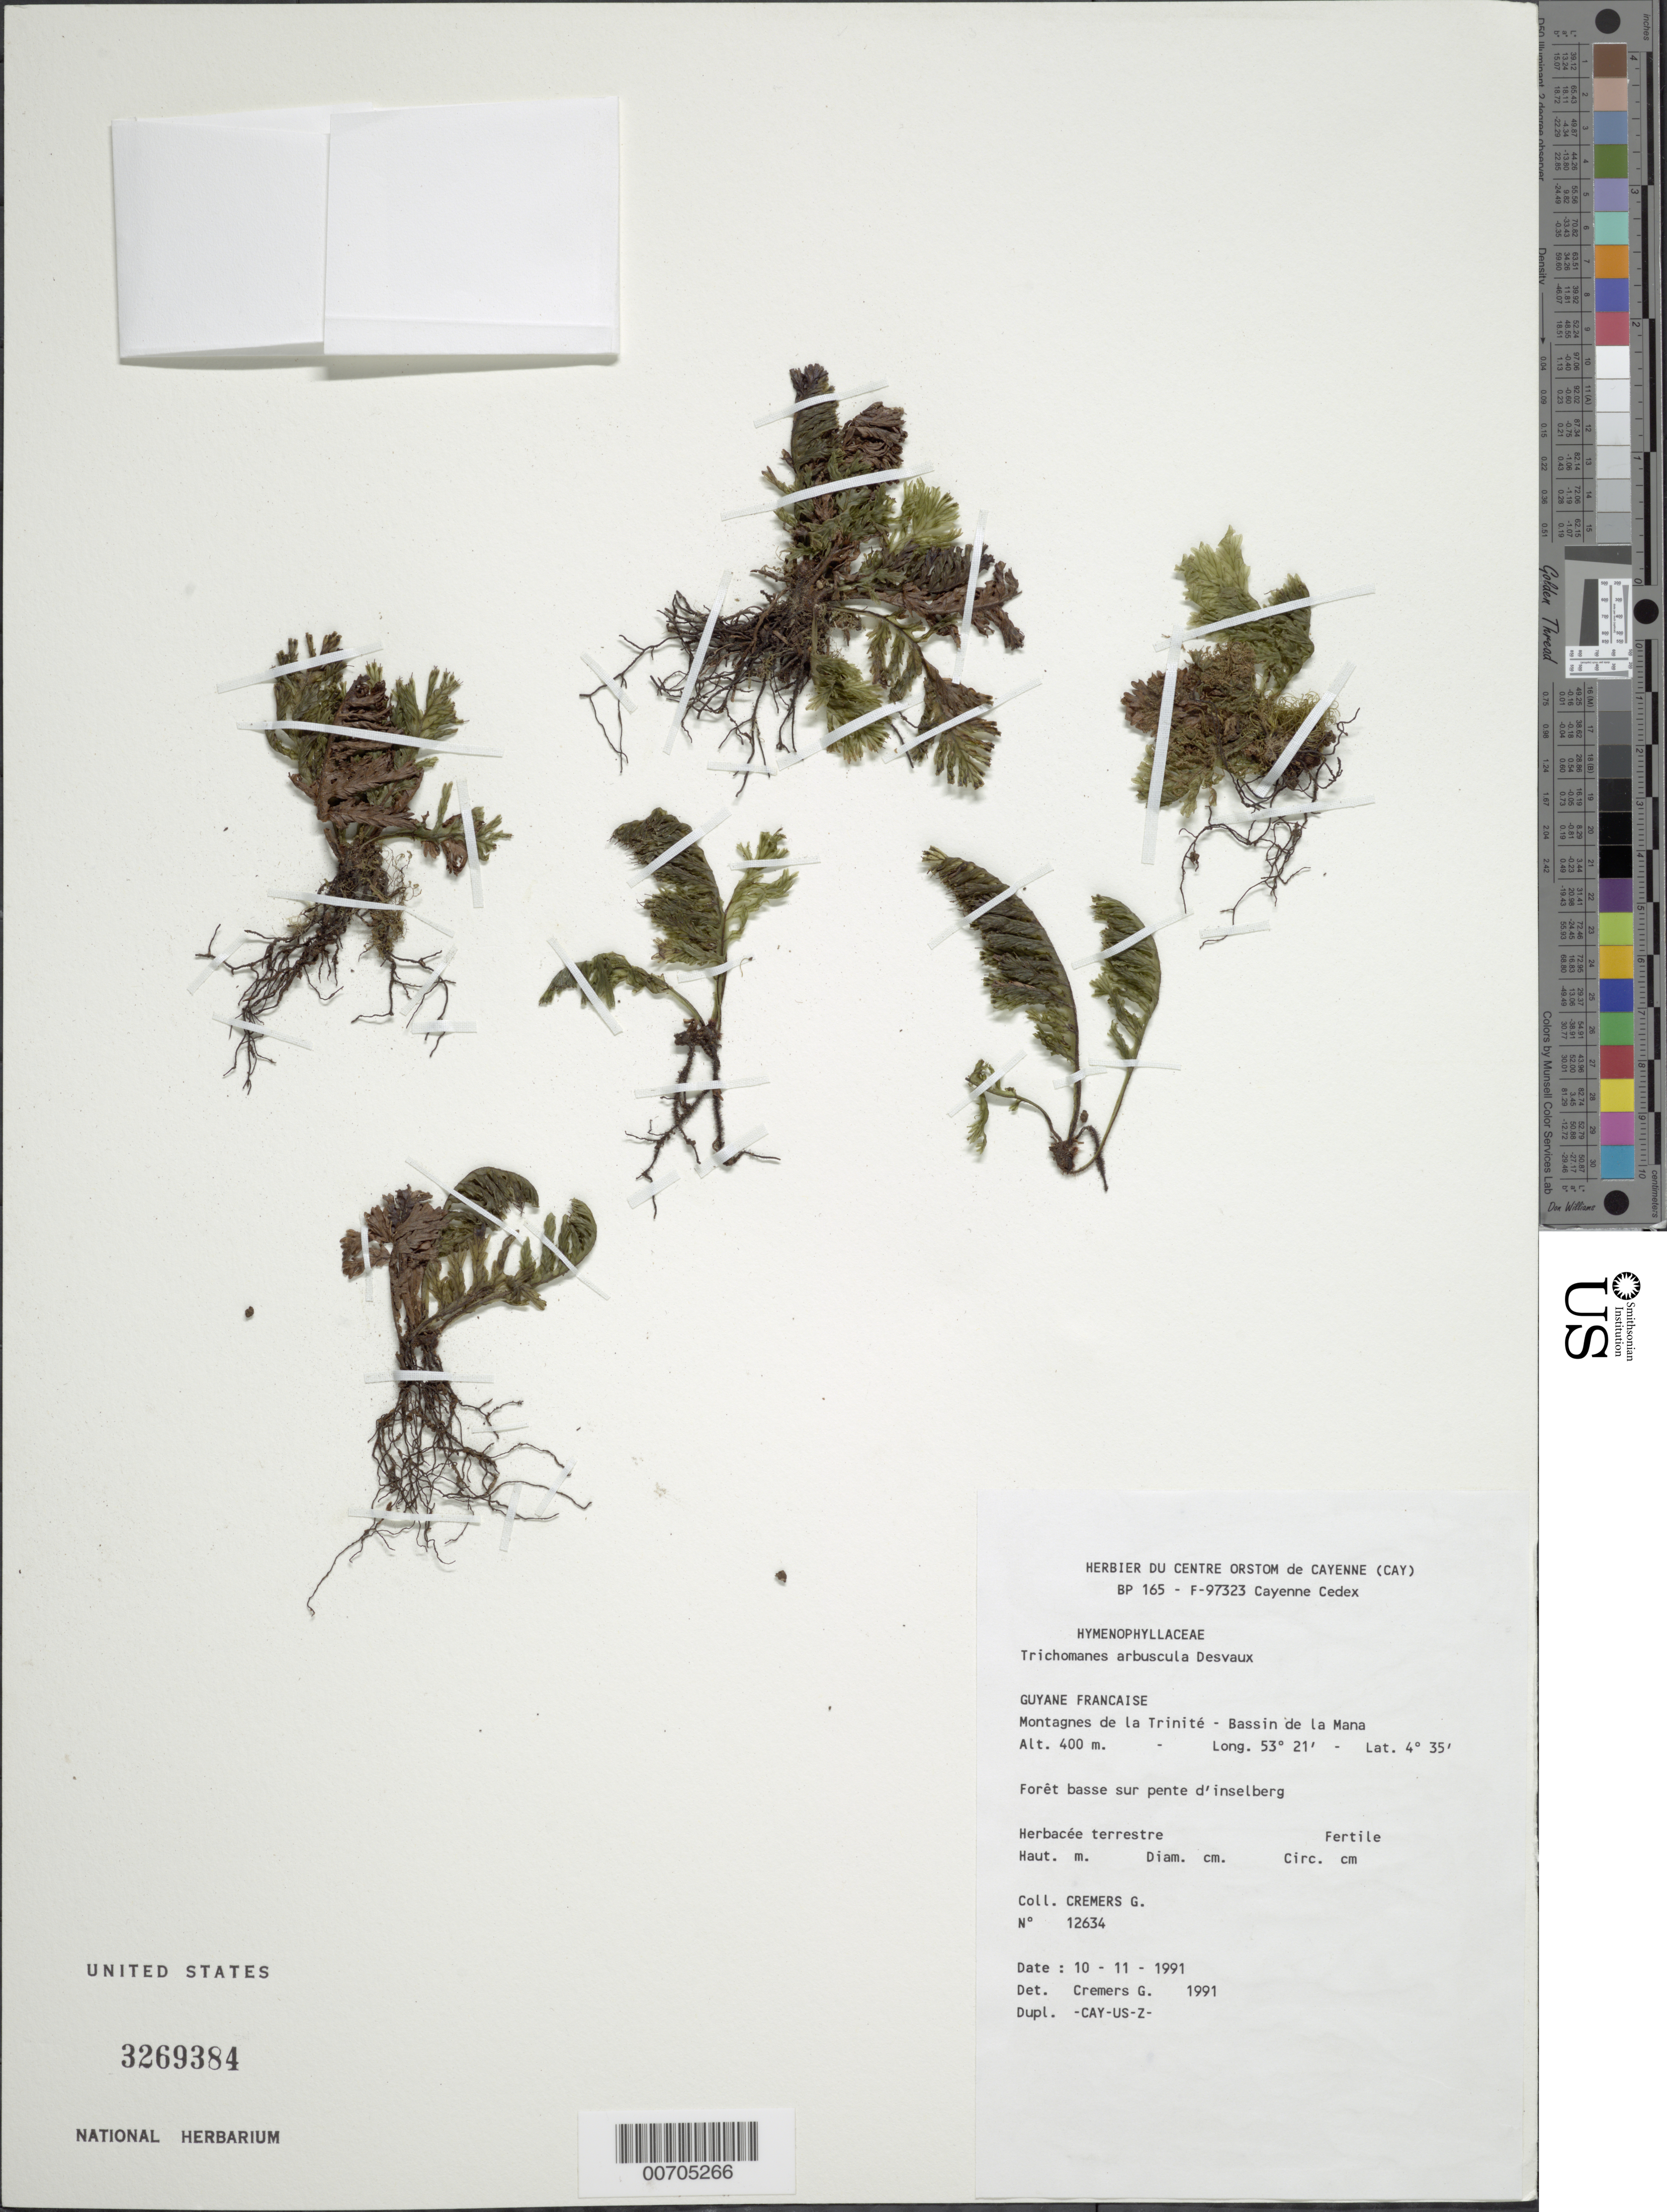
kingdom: Plantae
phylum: Tracheophyta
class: Polypodiopsida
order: Hymenophyllales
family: Hymenophyllaceae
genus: Trichomanes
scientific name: Trichomanes arbuscula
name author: Desv.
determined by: Cremers, Georges A.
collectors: G. Cremers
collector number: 12634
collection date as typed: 10-Nov-91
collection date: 1991-11-10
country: French Guiana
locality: Montagnes de la Trinité, Bassin de la Mana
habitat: Low slope forest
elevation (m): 400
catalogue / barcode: US 3269384